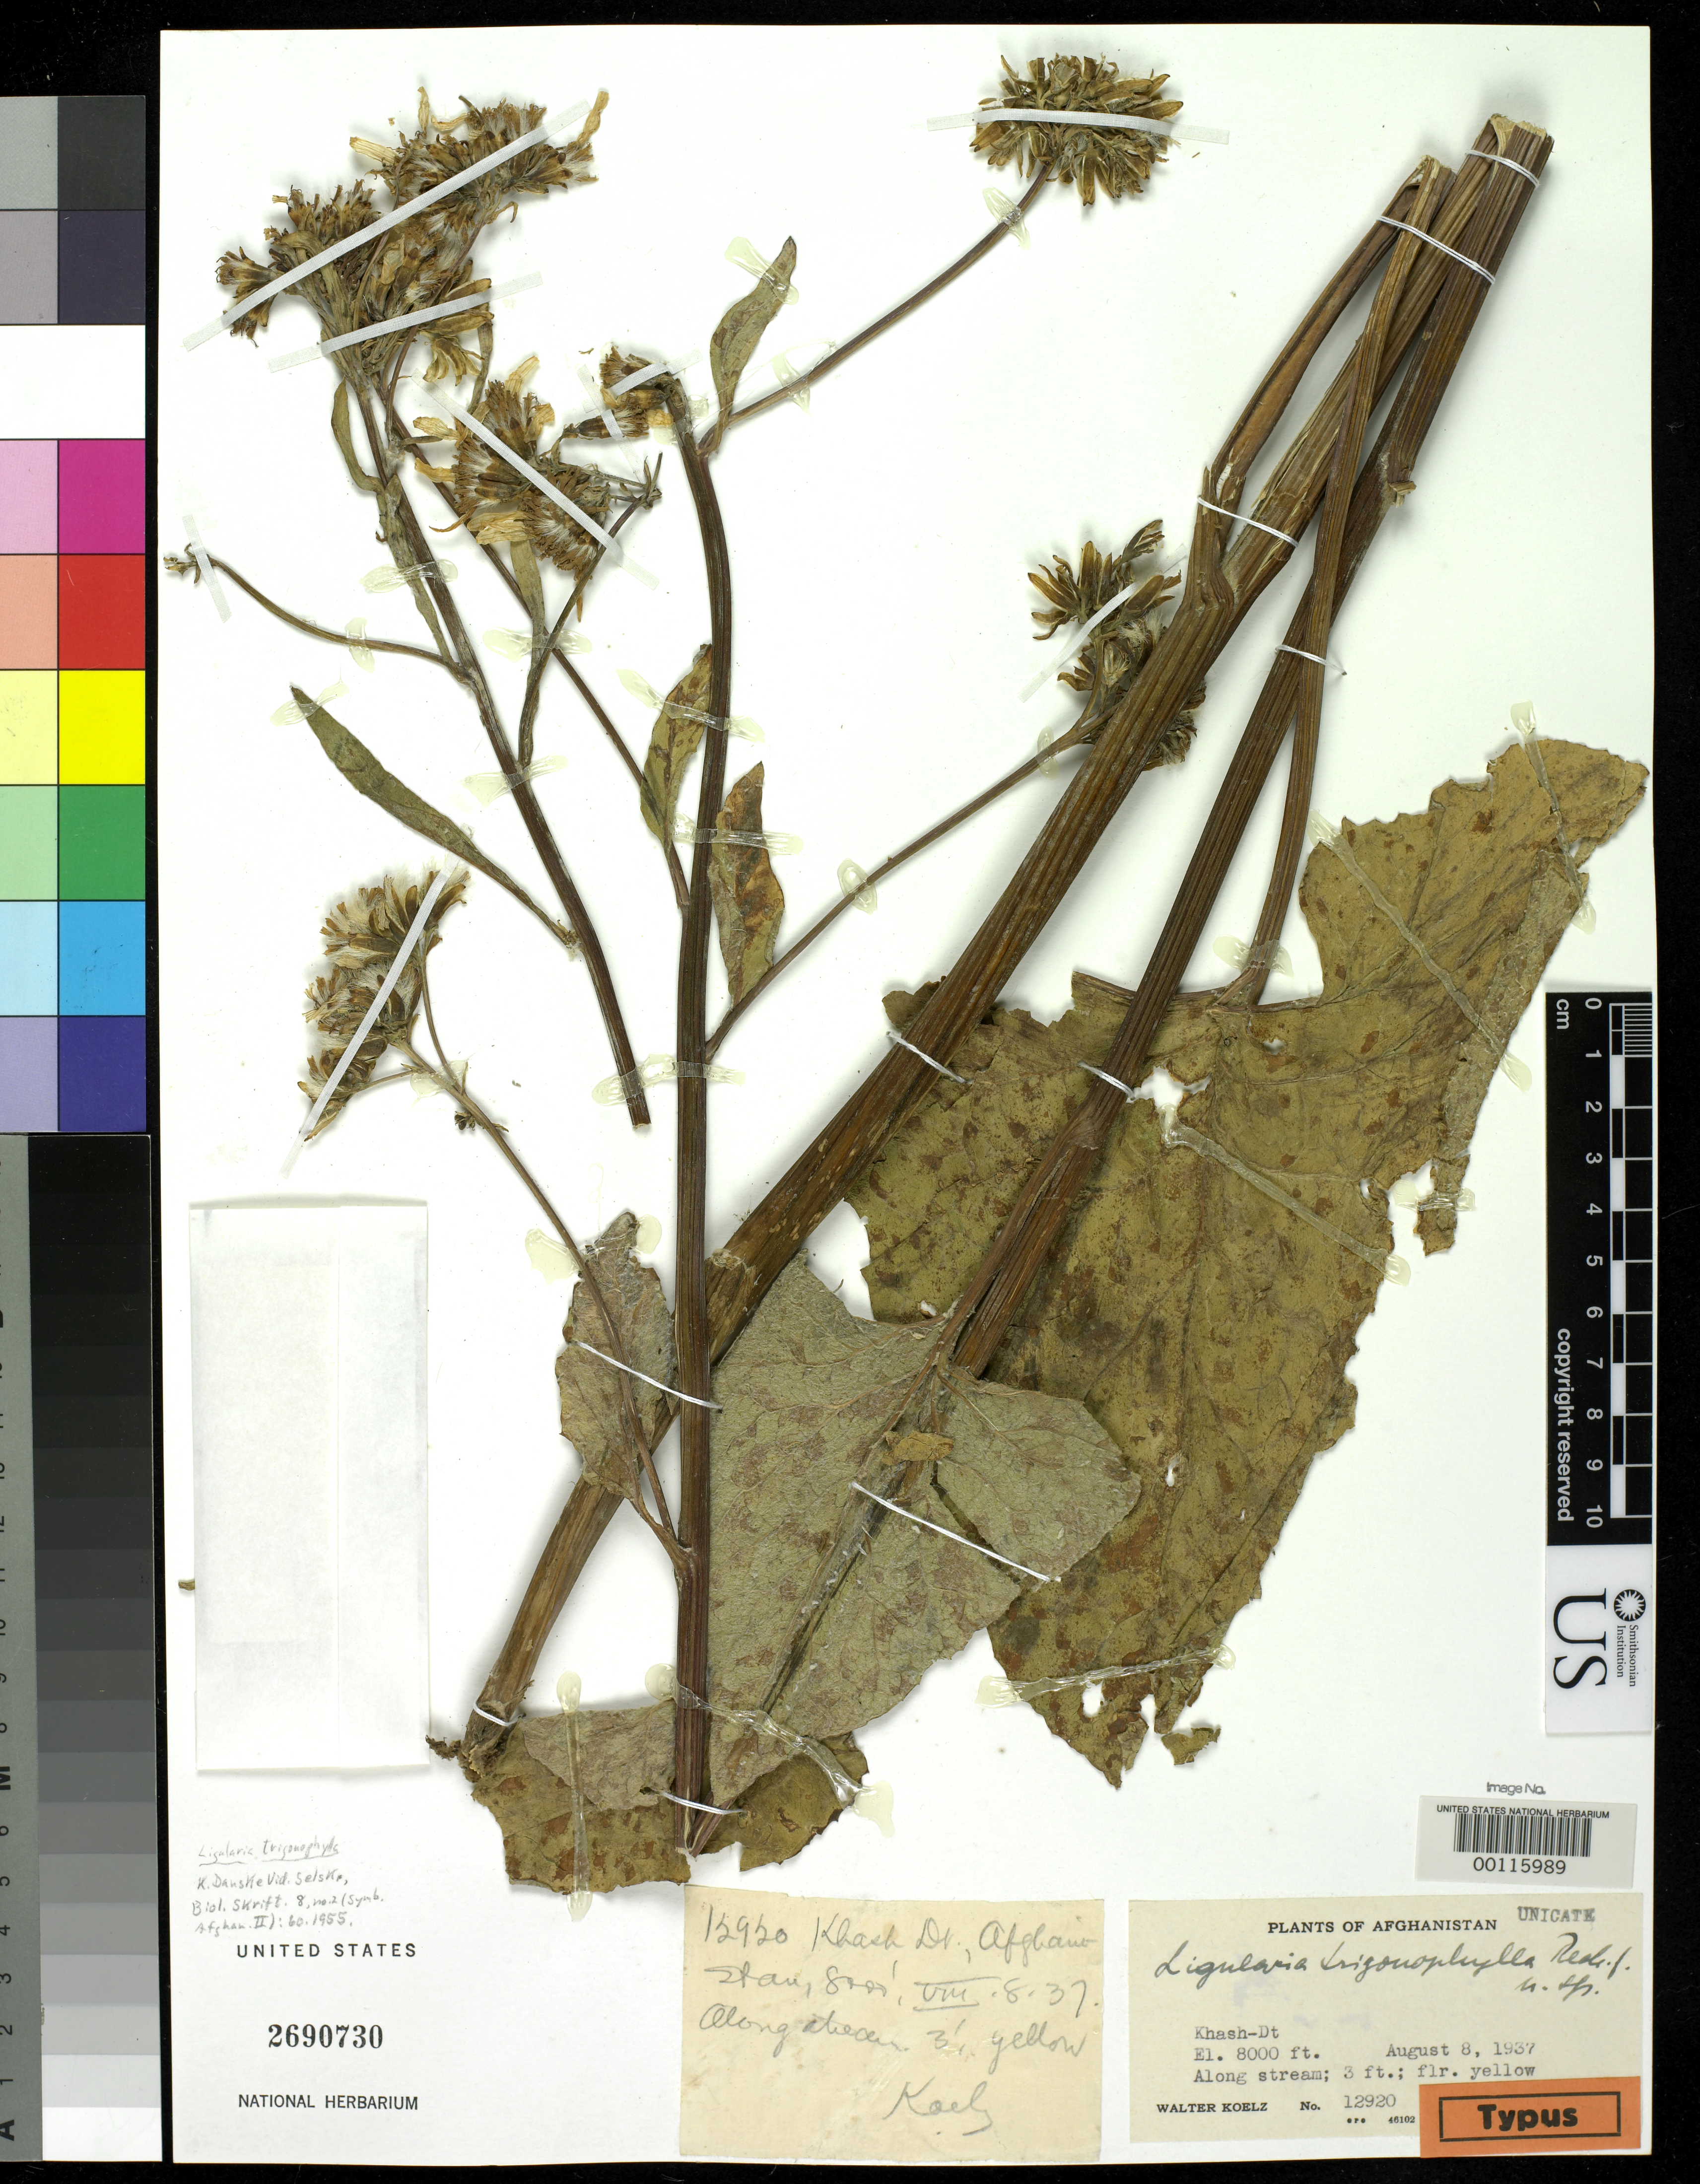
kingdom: Plantae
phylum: Tracheophyta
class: Magnoliopsida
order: Asterales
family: Asteraceae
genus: Ligularia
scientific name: Ligularia trigonophylla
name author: Rech. f.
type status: Holotype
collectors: W. N. Koelz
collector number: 12920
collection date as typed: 08 Aug 1937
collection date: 1937-08-08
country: Afghanistan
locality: Khash-Desert.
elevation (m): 2438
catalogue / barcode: US 2690730